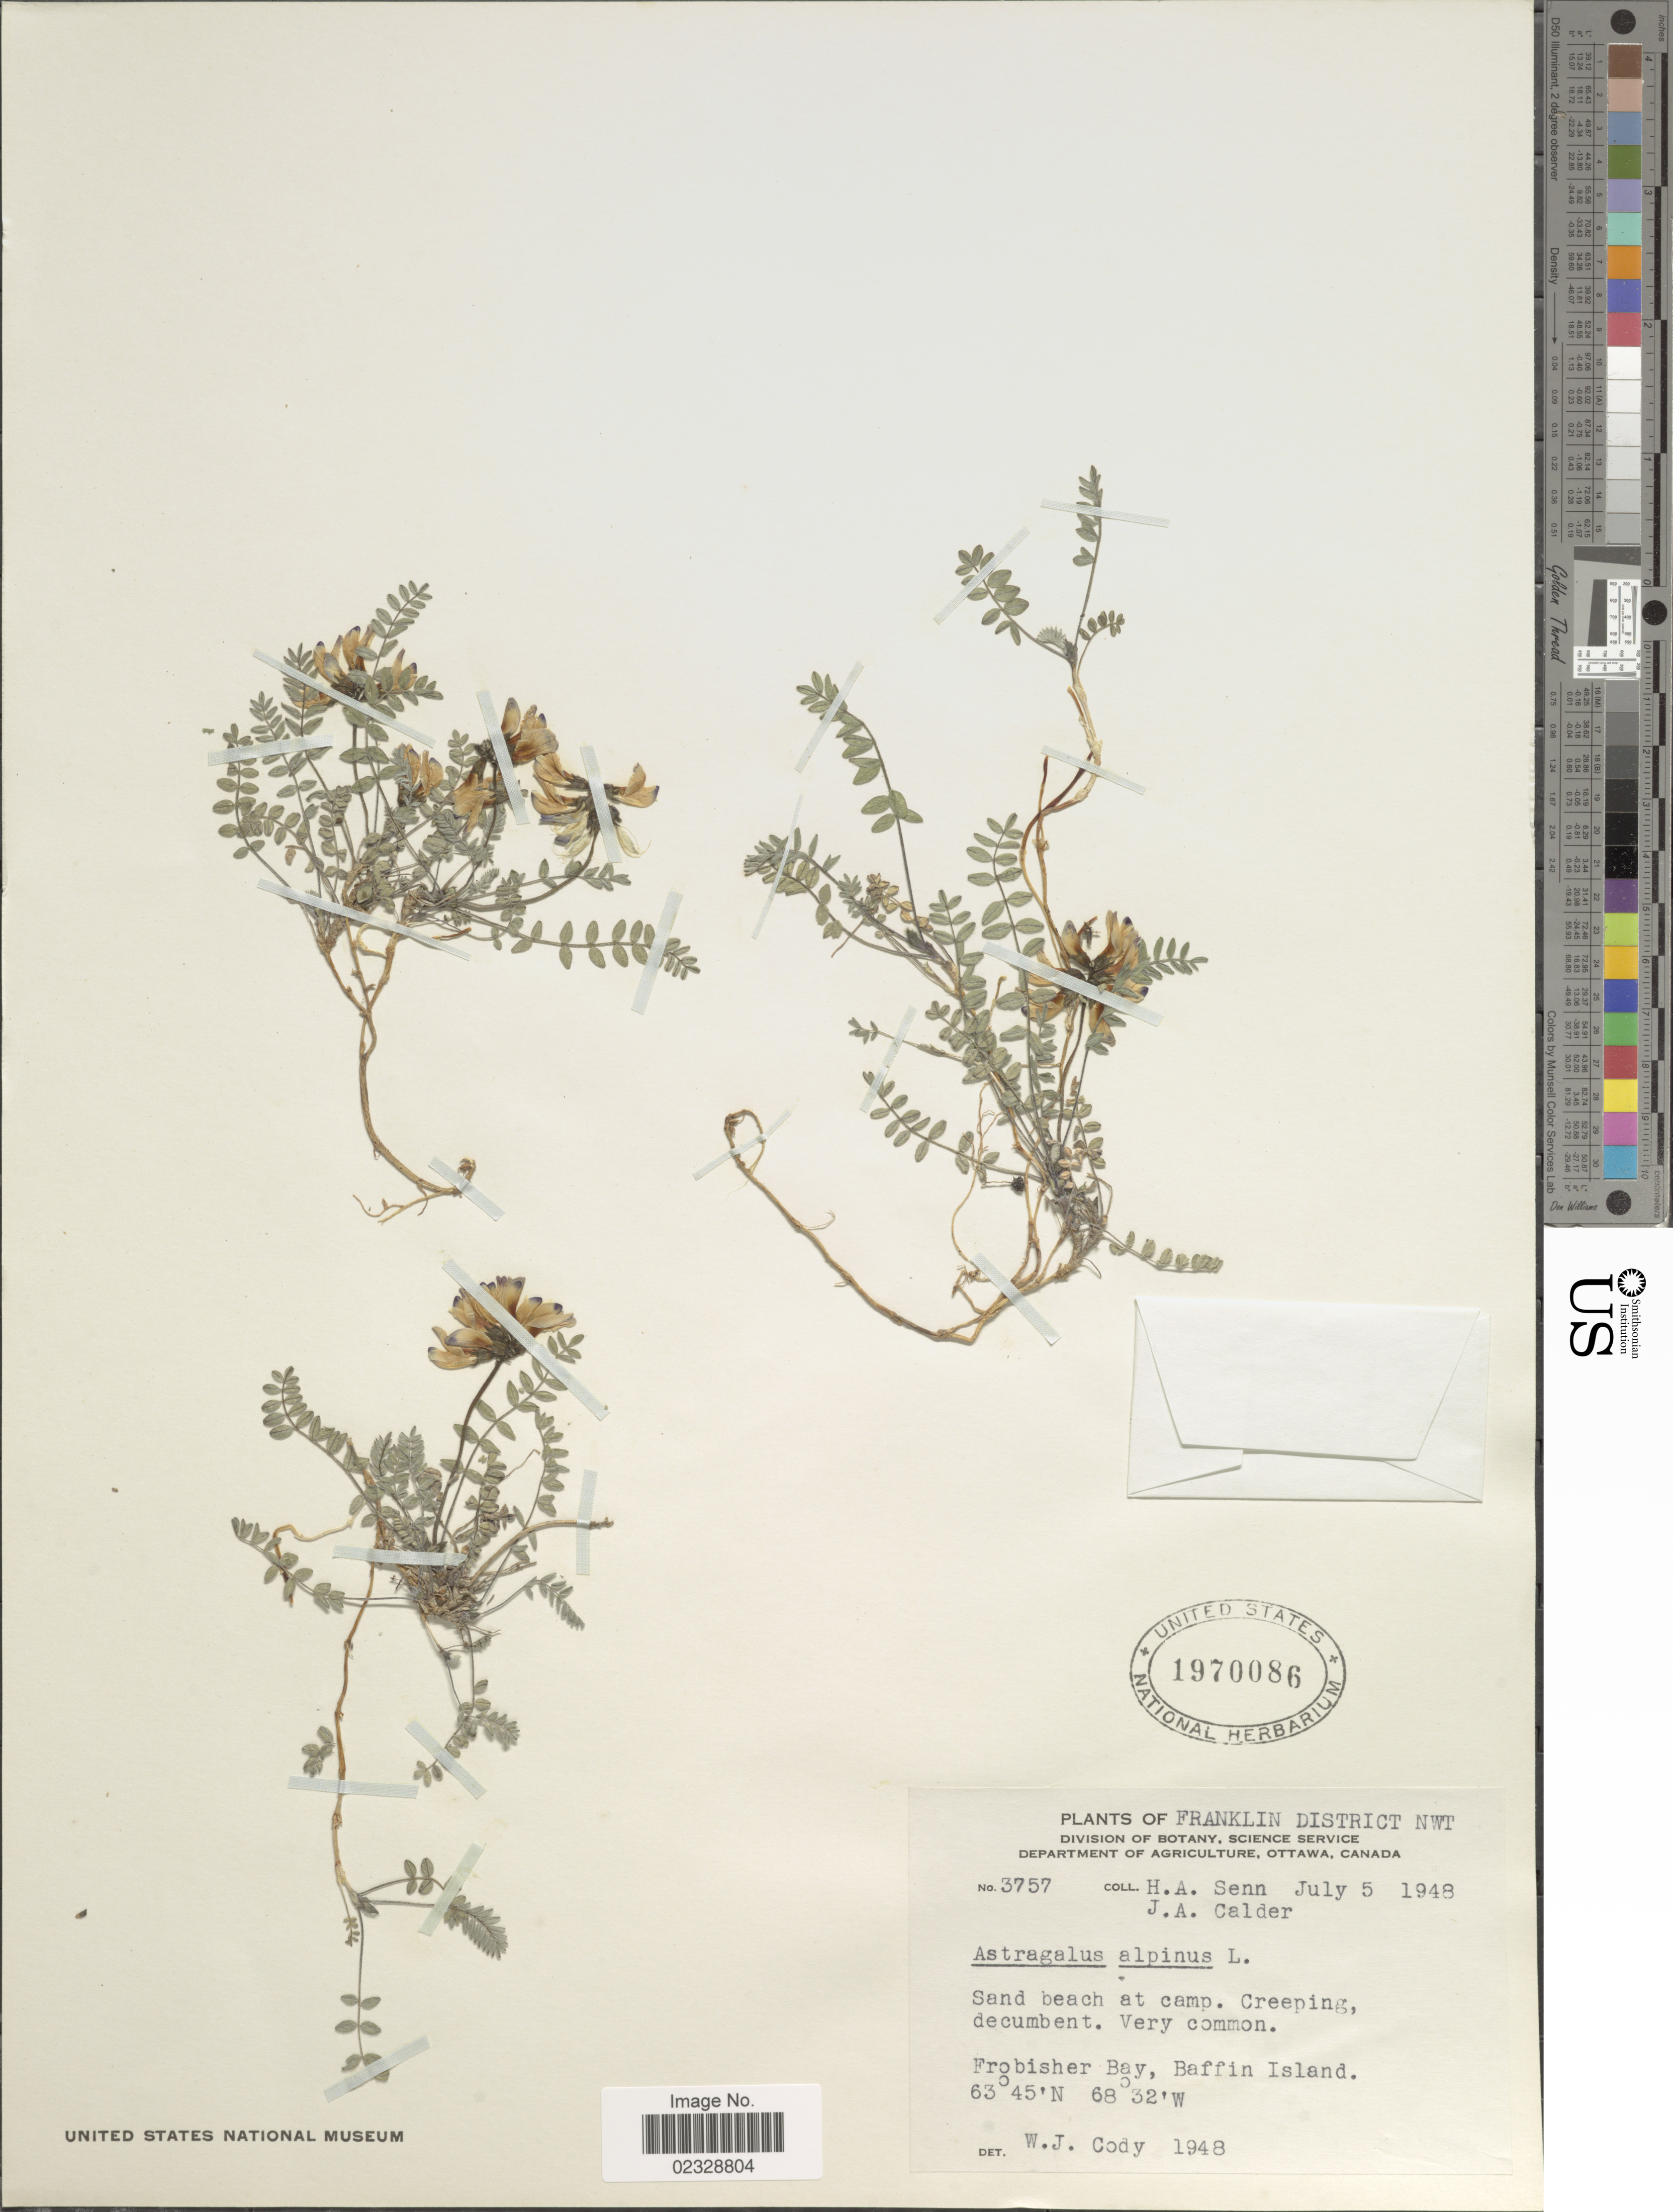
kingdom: Plantae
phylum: Tracheophyta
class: Magnoliopsida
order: Fabales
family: Fabaceae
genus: Astragalus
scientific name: Astragalus alpinus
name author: L.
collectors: H. Senn & J. A. Calder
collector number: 3757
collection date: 1948-07-05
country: Canada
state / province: Northwest Territories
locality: Franklin District, NWT, Frobisher Bay, Baffin Island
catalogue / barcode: US 1970086